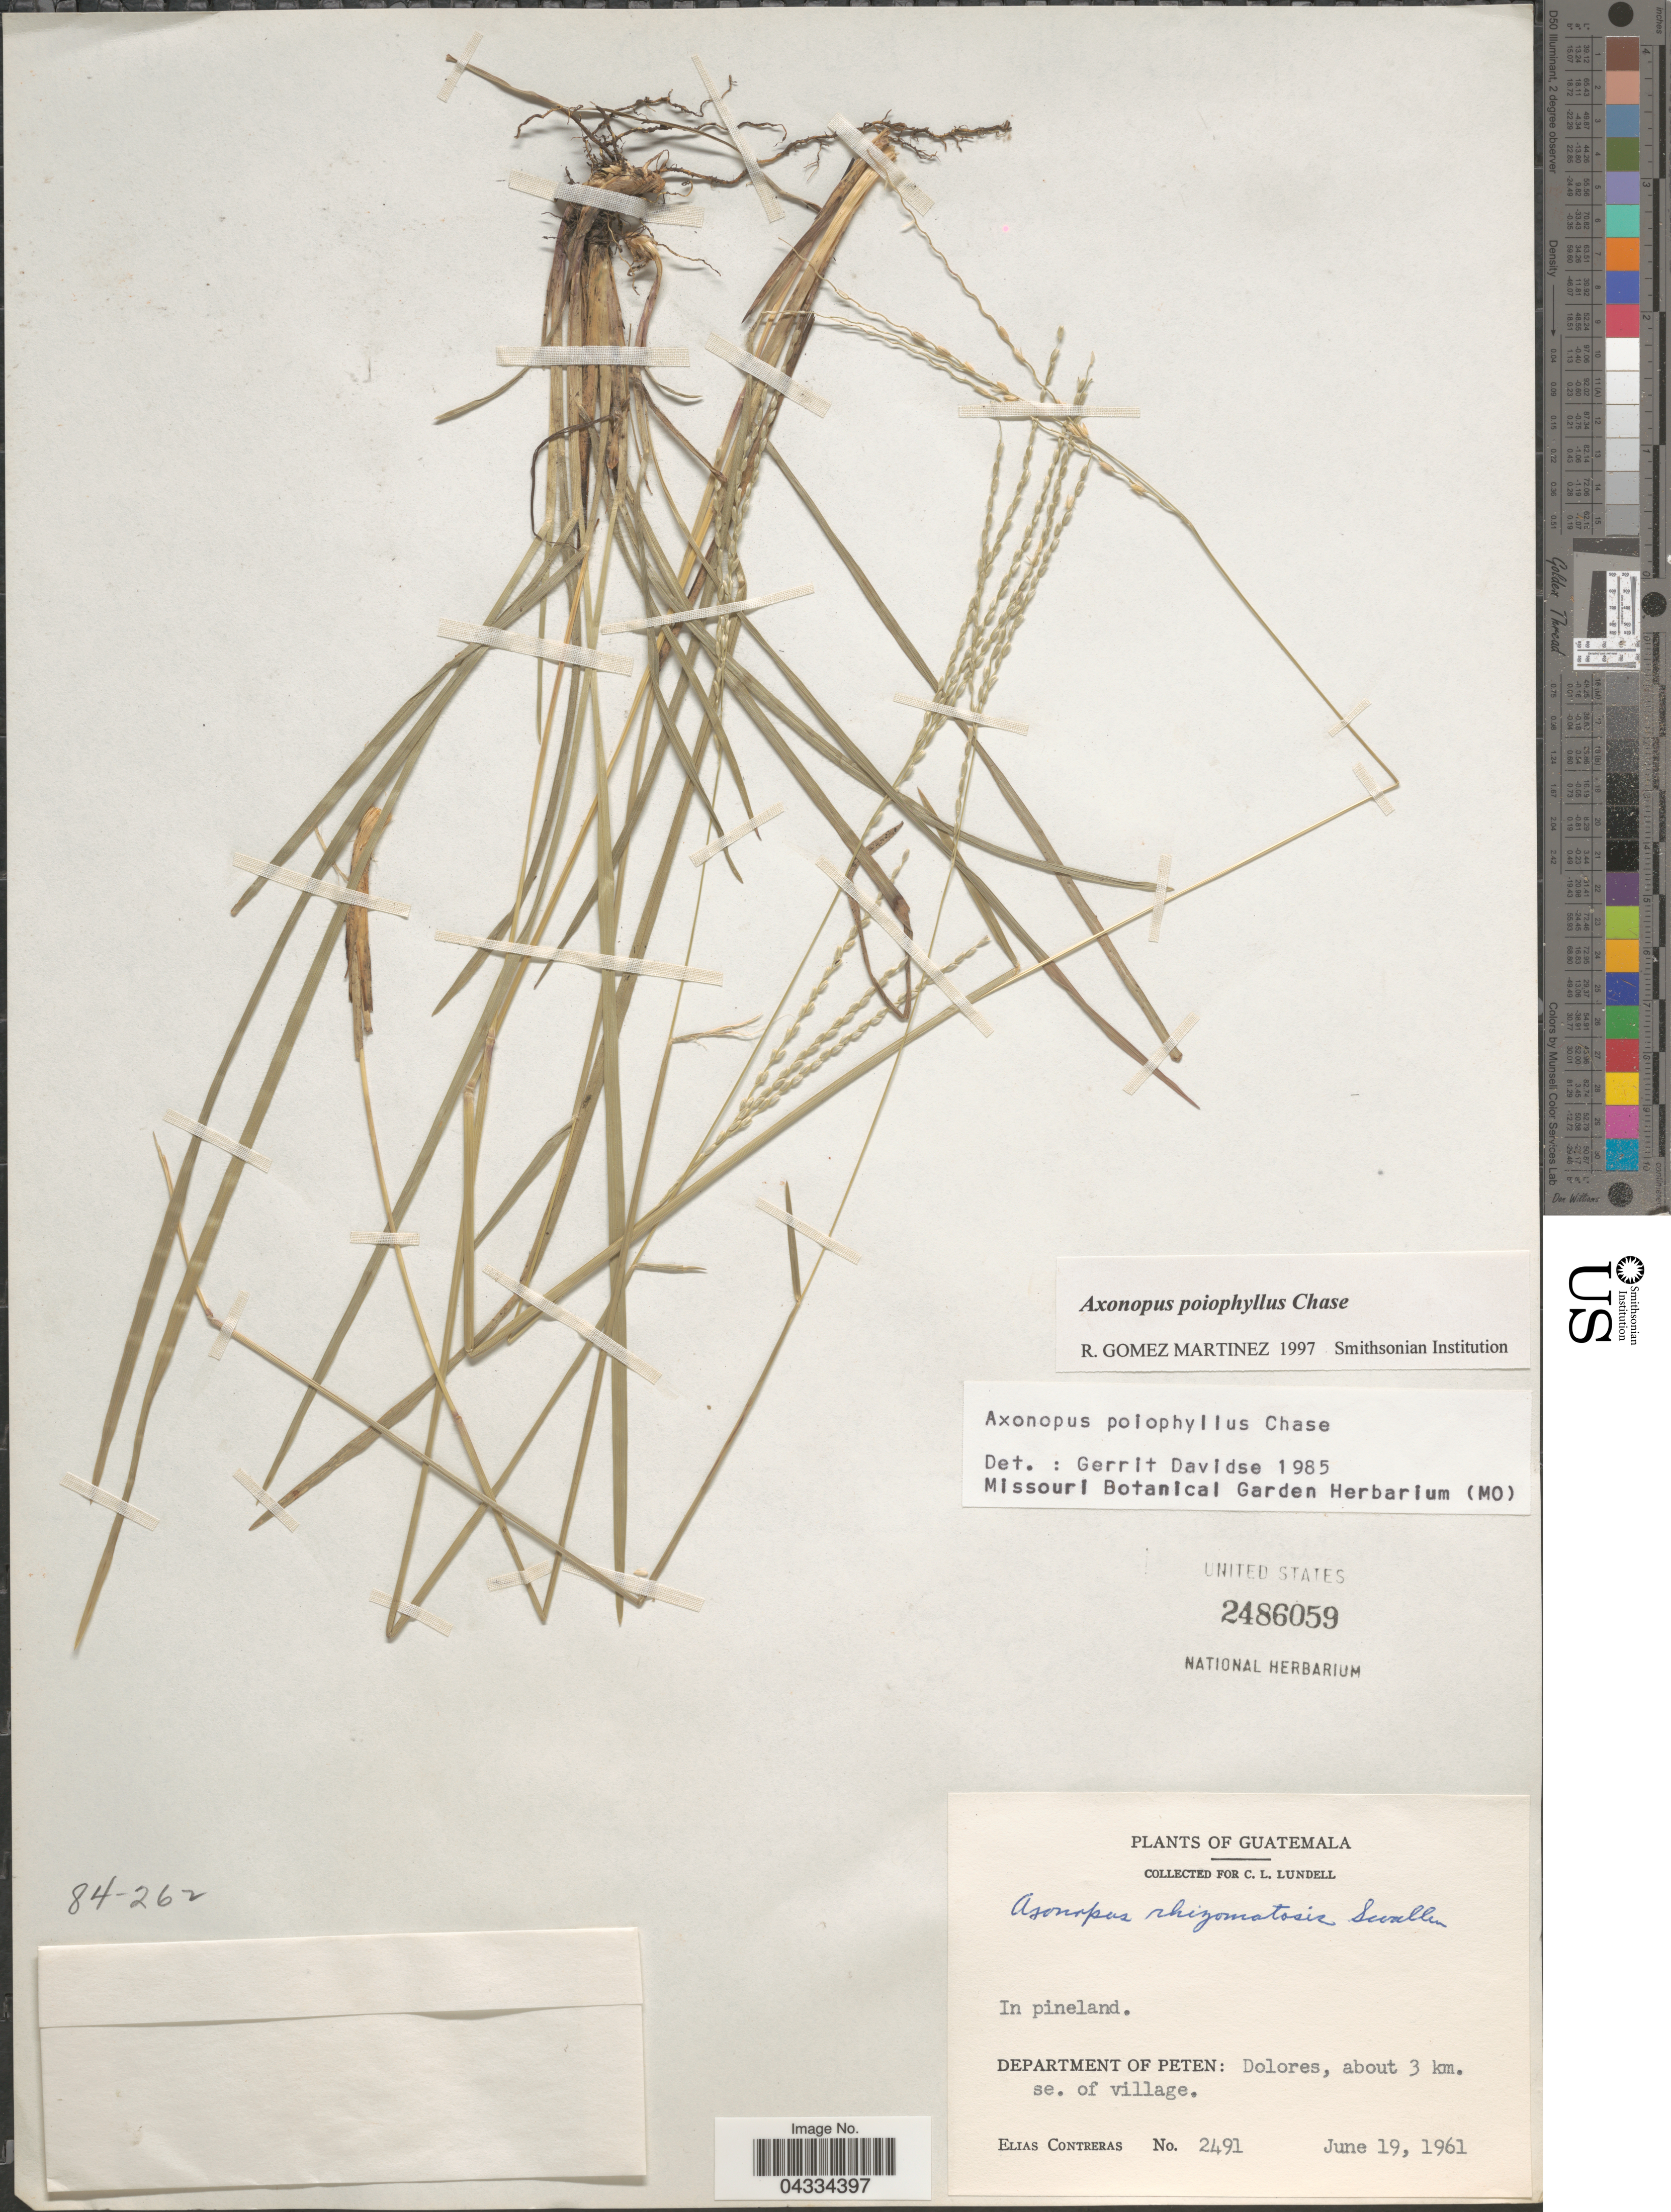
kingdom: Plantae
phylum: Tracheophyta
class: Liliopsida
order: Poales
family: Poaceae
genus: Axonopus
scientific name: Axonopus poiophyllus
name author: Chase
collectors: E. Contreras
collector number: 2491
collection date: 1961-06-19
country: Guatemala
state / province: El Peten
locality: Department of Peten: Dolores, about 3 km. se. of village.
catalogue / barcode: US 2486059